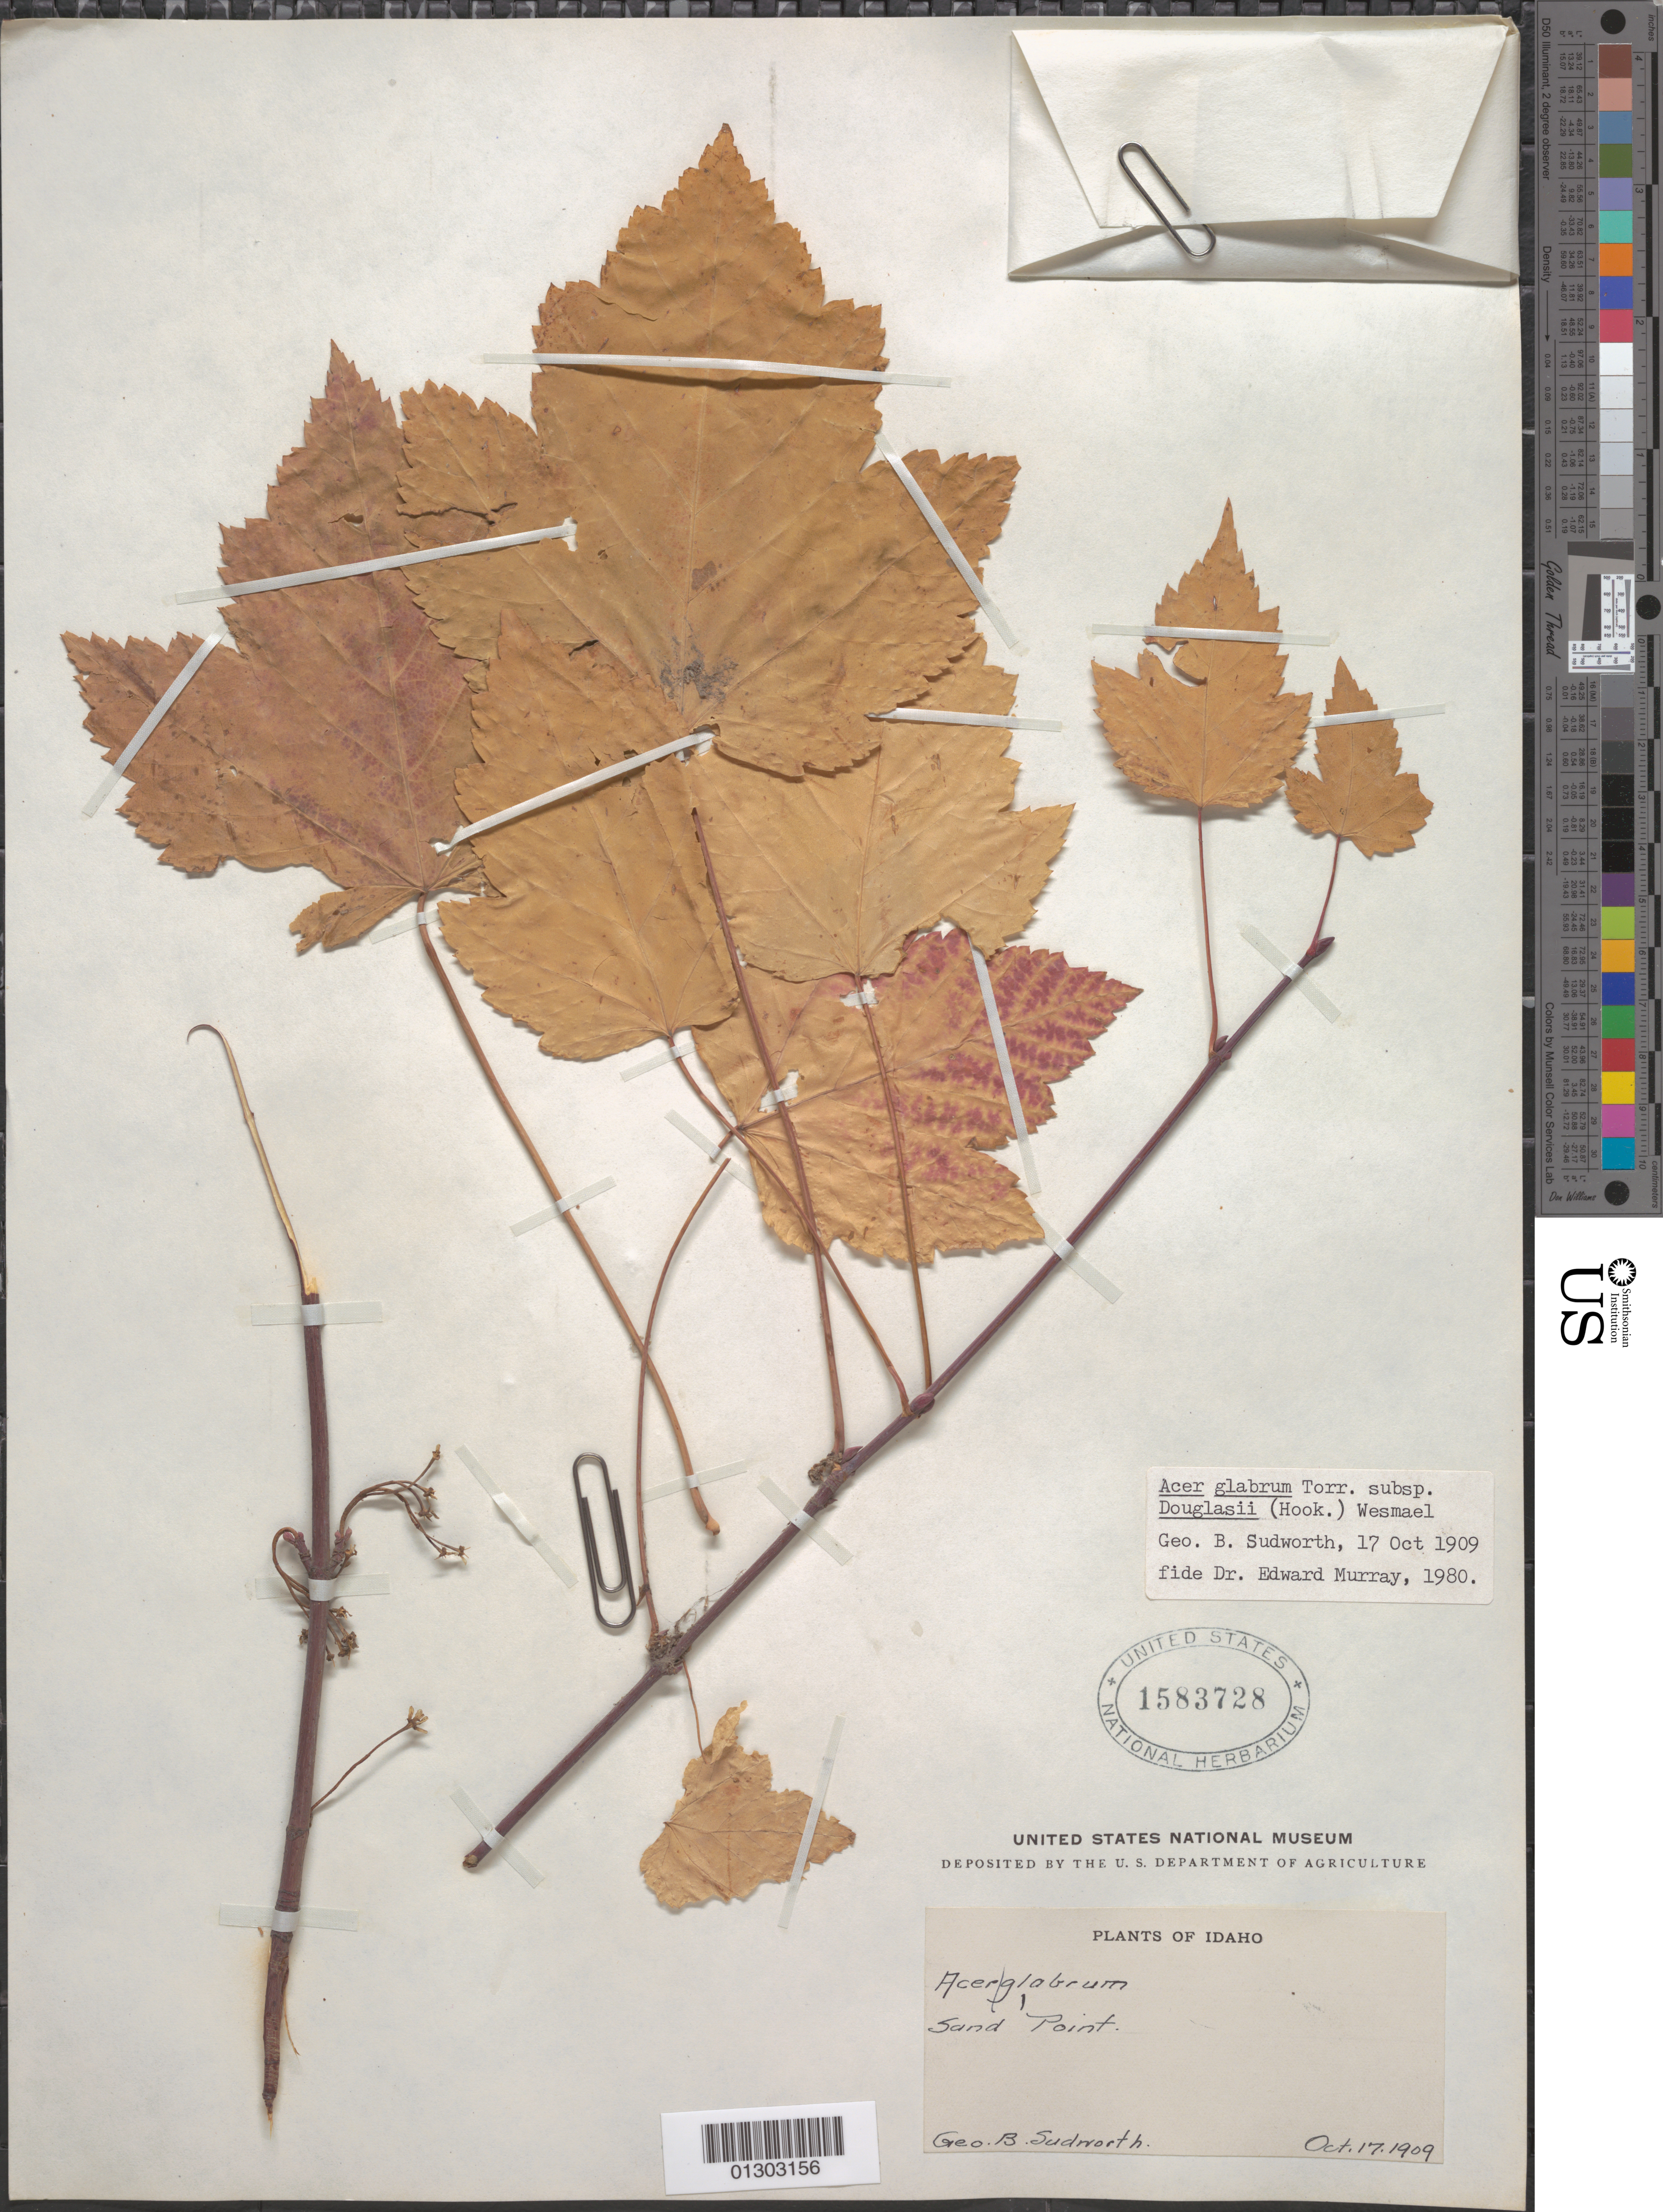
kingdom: Plantae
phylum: Tracheophyta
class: Magnoliopsida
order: Sapindales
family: Sapindaceae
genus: Acer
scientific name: Acer glabrum var. douglasii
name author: (Hook.) Dippel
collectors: G. B. Sudworth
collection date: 1909-10-17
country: United States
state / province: Idaho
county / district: Bonner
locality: Sand Point.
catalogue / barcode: US 1583728